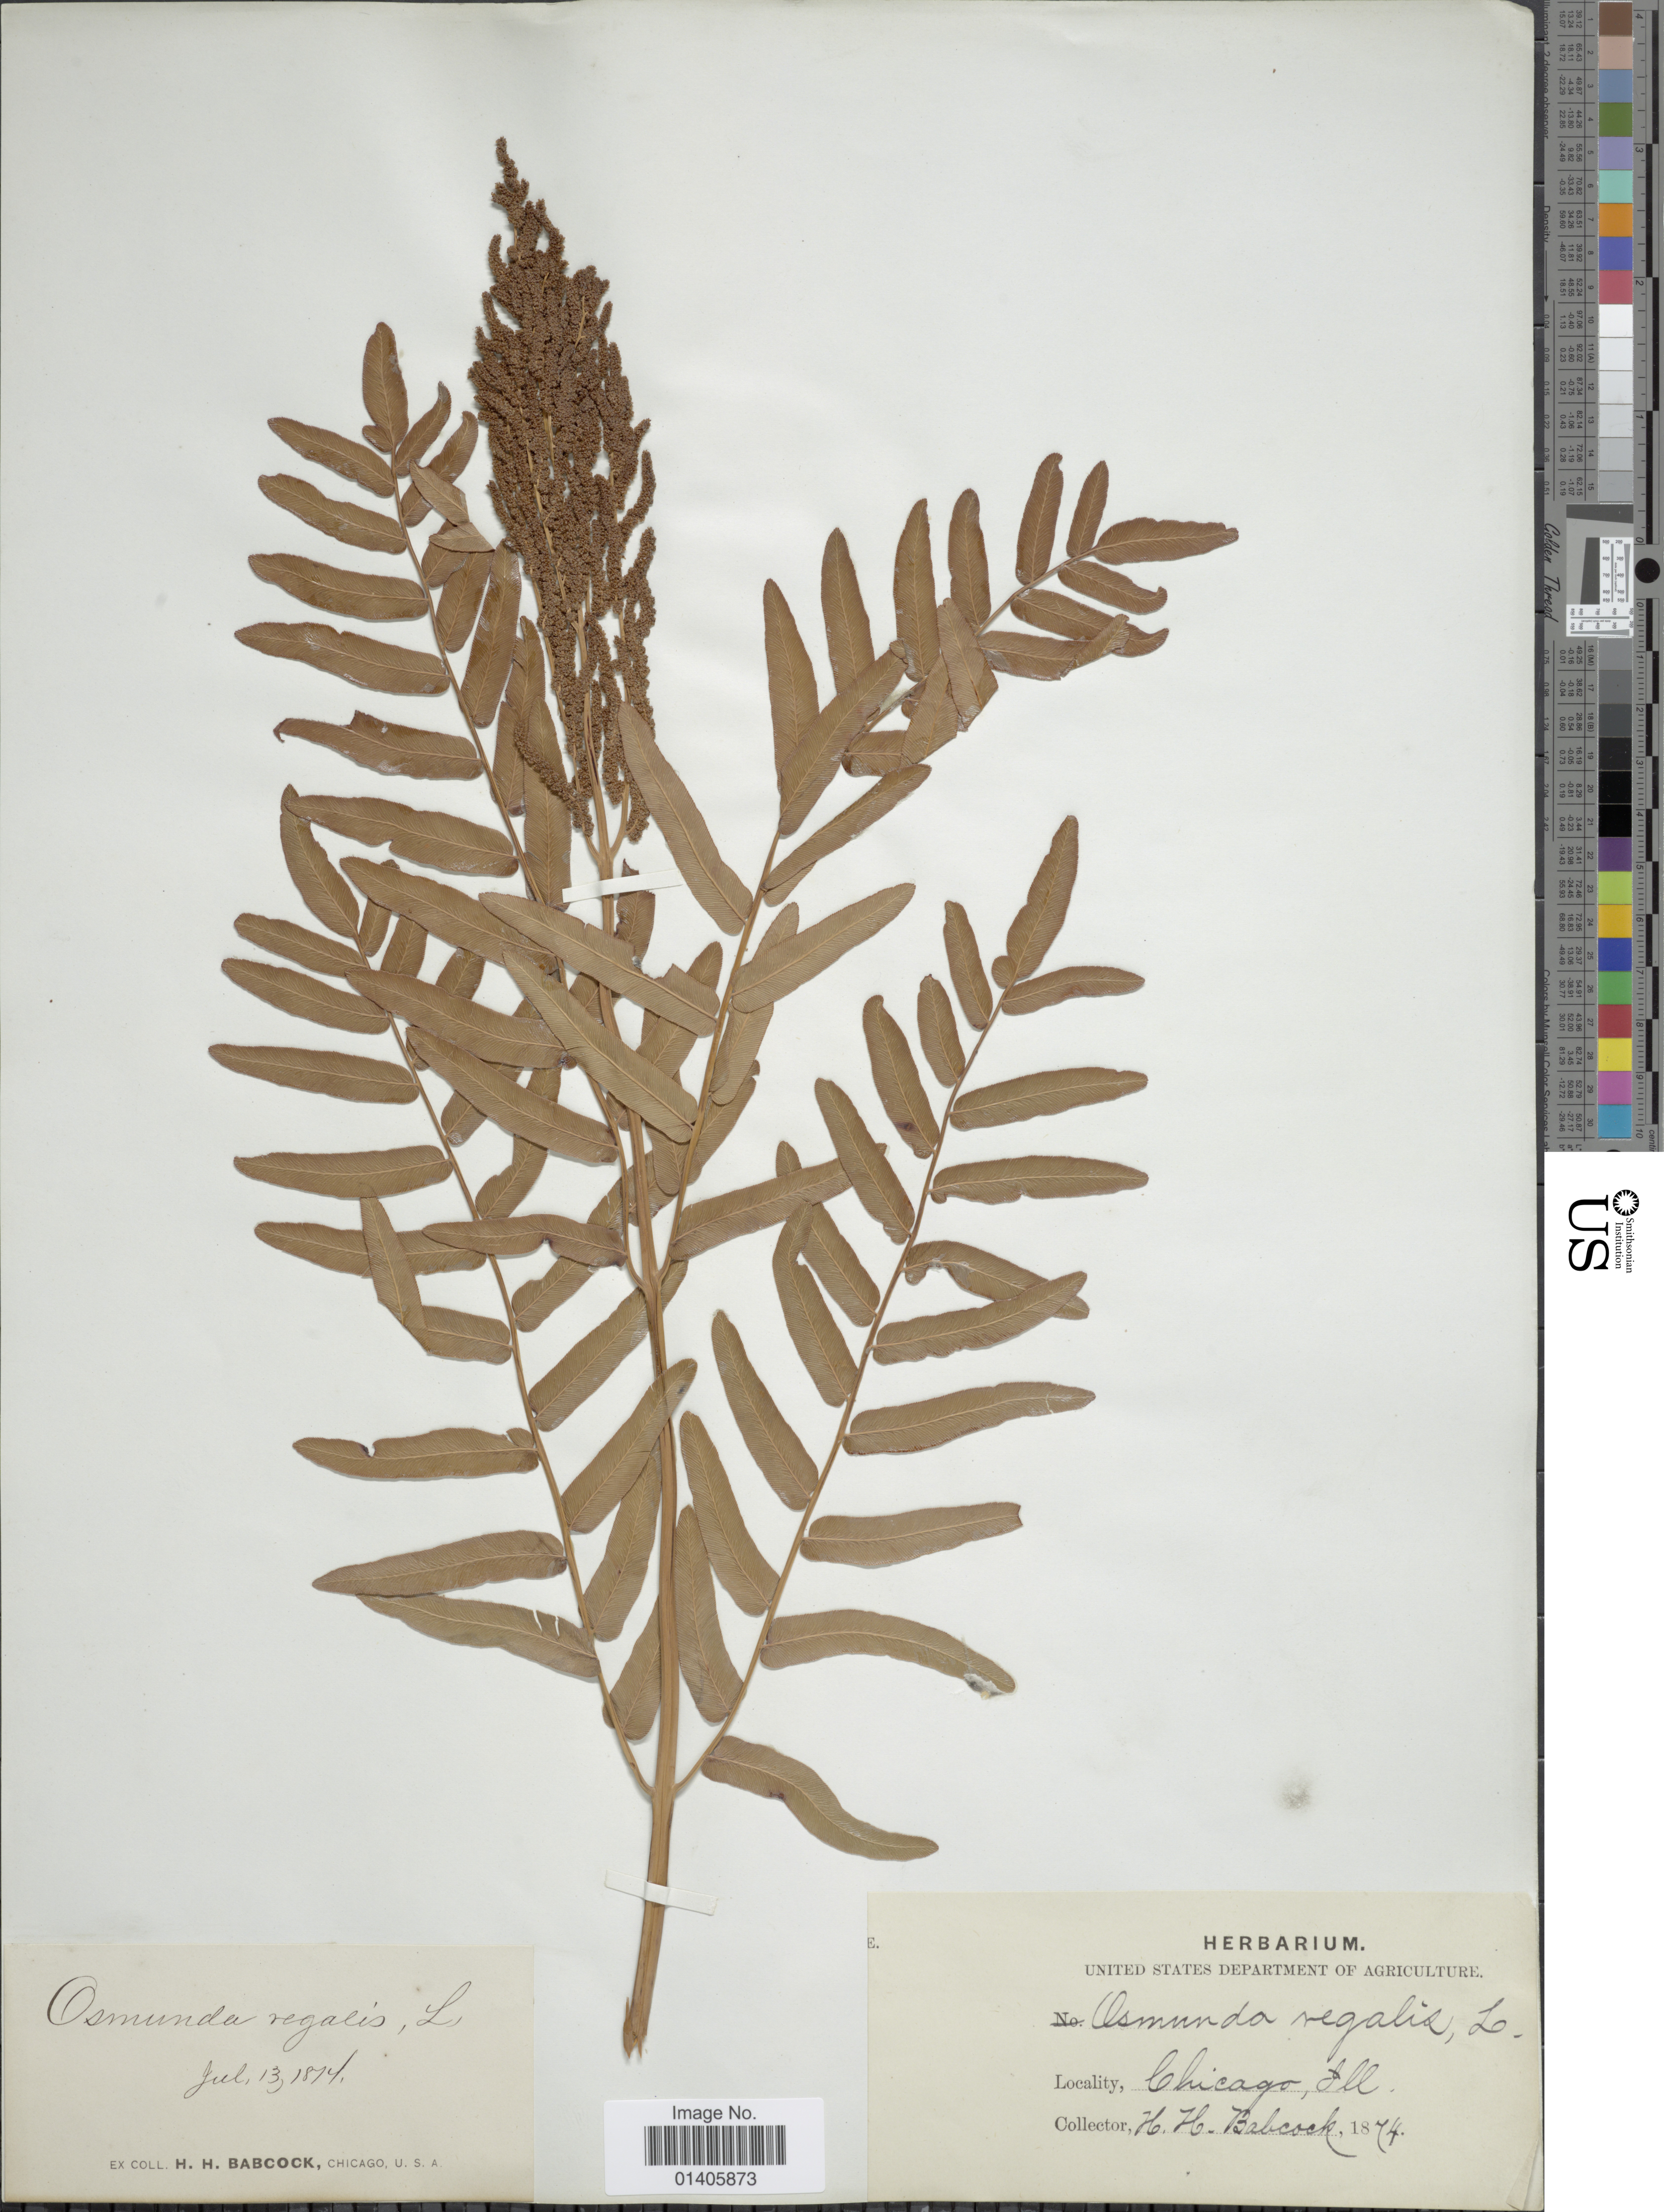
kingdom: Plantae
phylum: Tracheophyta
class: Polypodiopsida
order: Osmundales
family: Osmundaceae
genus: Osmunda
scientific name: Osmunda regalis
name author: L.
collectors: H. Babcock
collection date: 1874-07-13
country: United States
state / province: Illinois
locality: Chicago